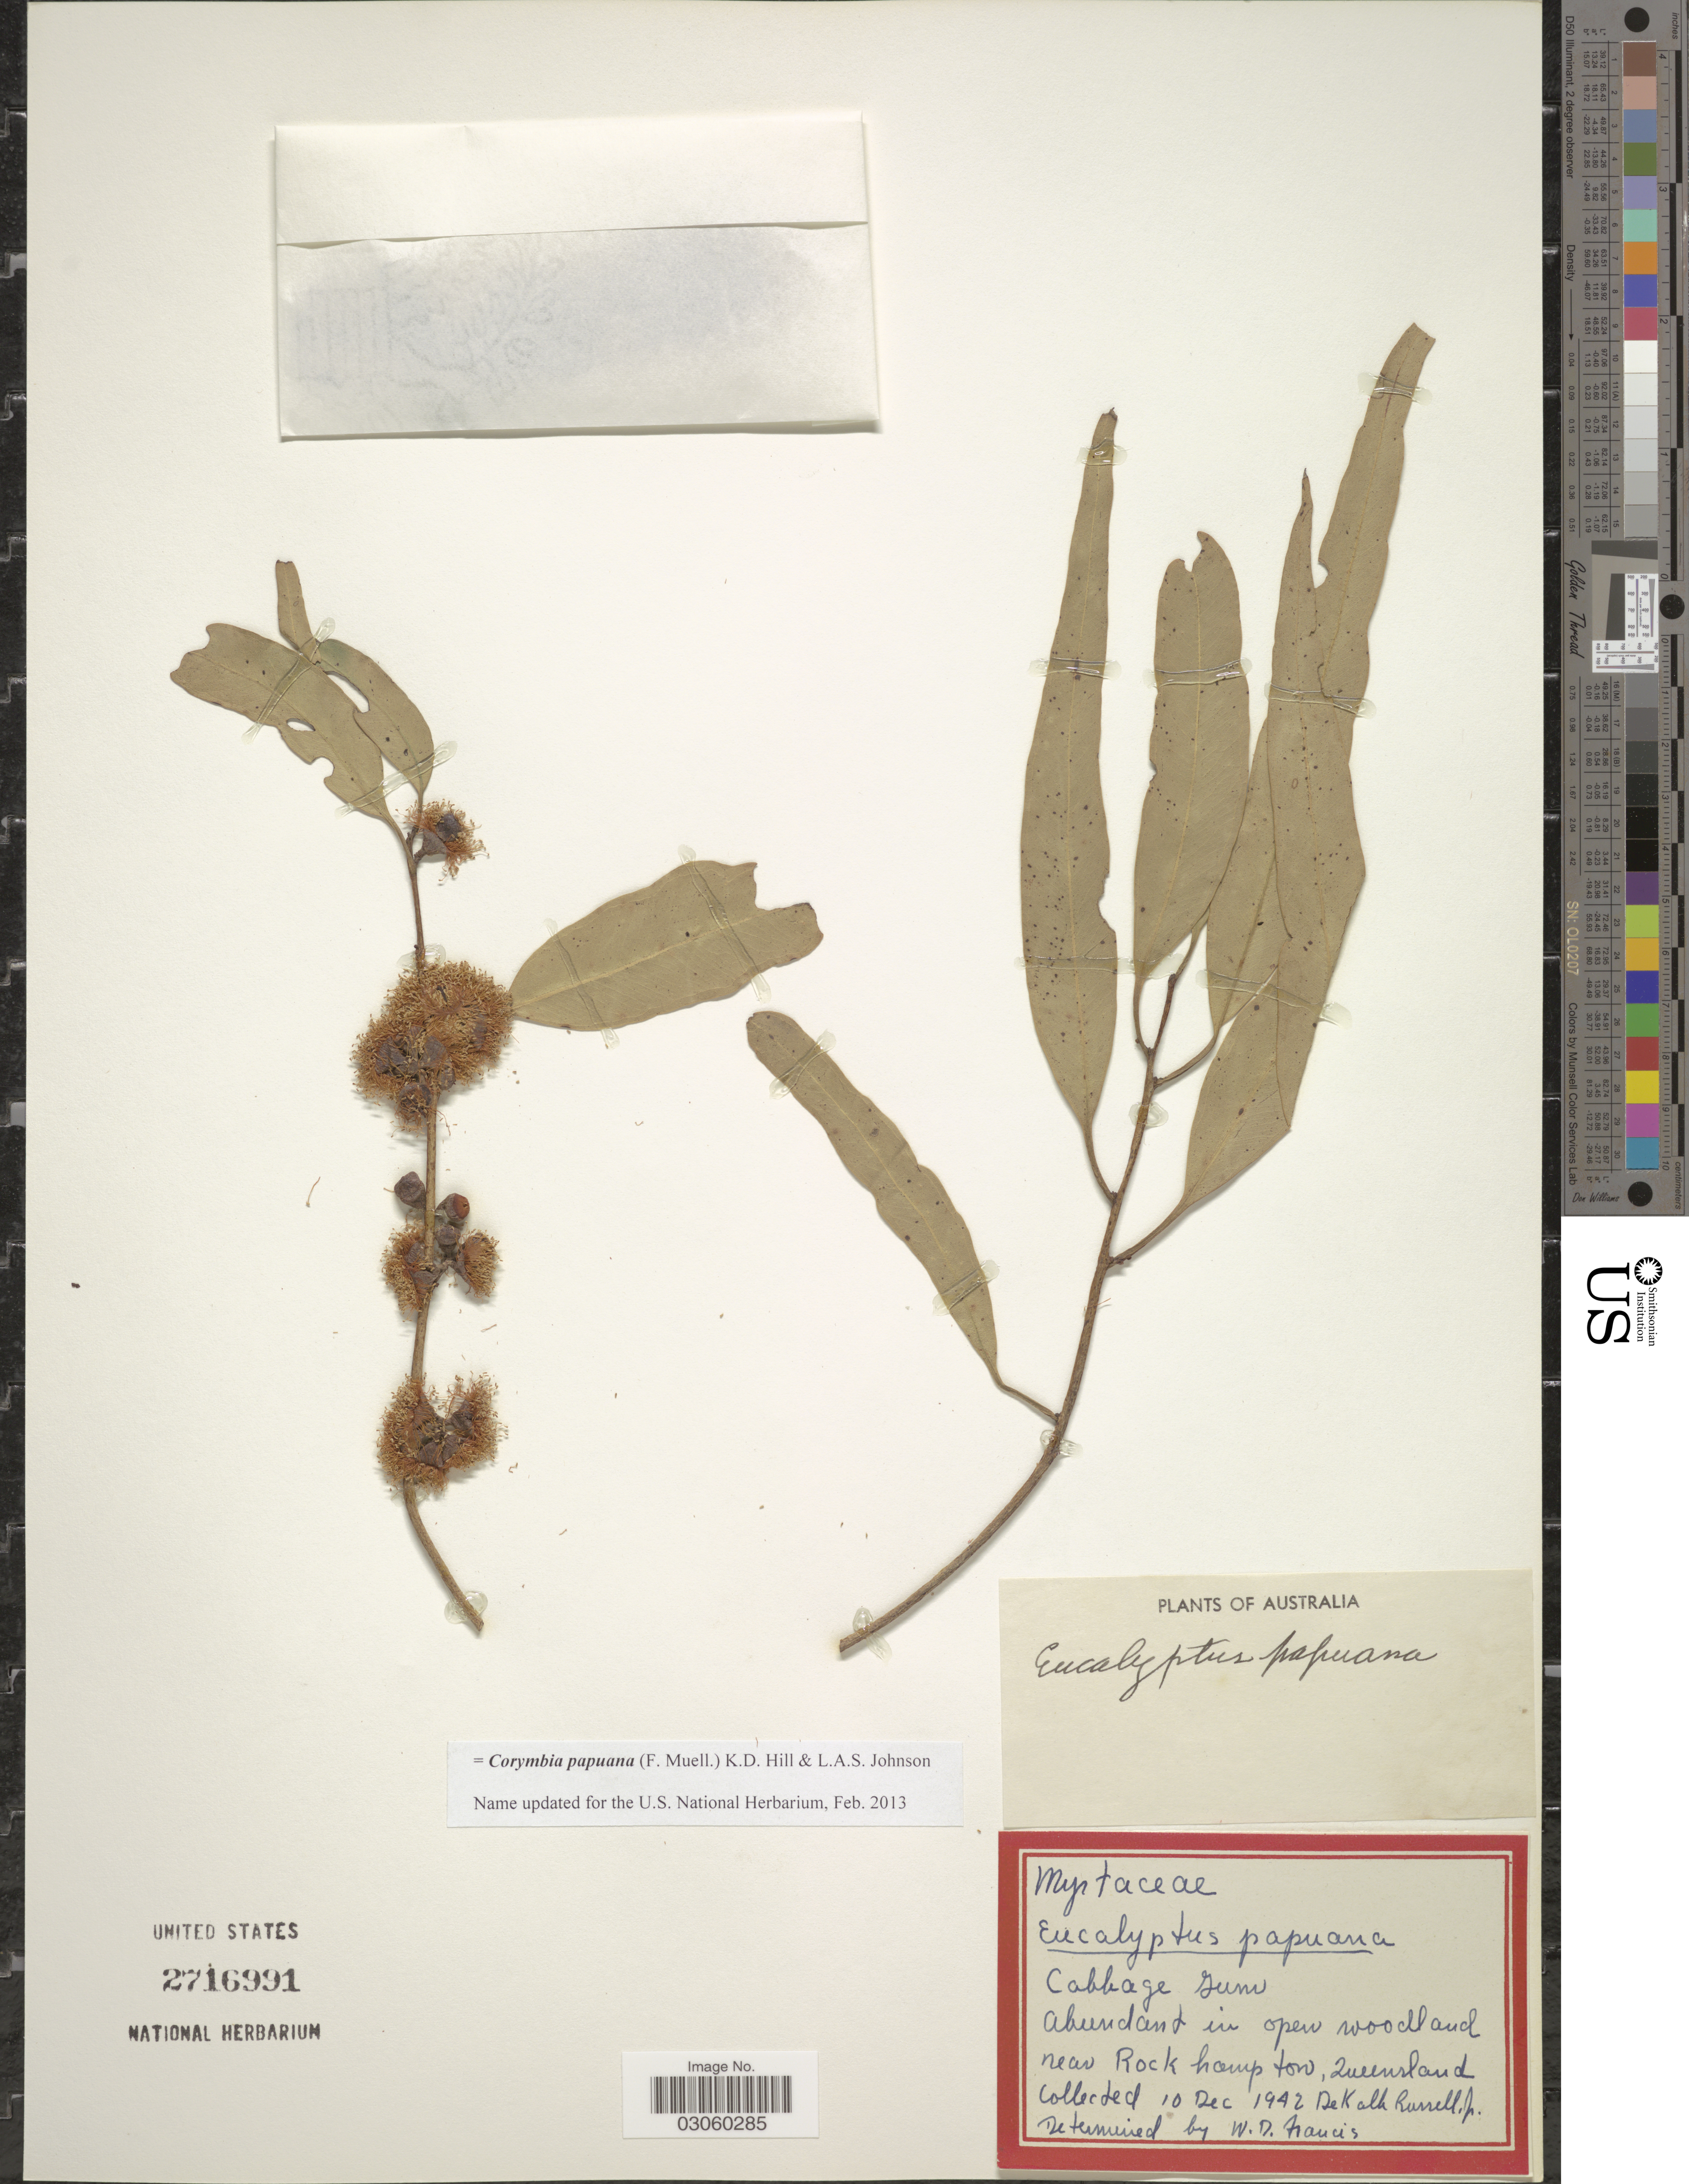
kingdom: Plantae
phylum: Tracheophyta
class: Magnoliopsida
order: Myrtales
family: Myrtaceae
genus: Corymbia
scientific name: Corymbia papuana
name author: (F. Muell.) K.D. Hill & L.A.S. Johnson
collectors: D. K. Russell Jr.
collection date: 1942-12-10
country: Australia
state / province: Queensland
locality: Near Rock hamp ton.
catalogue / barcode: US 2716991